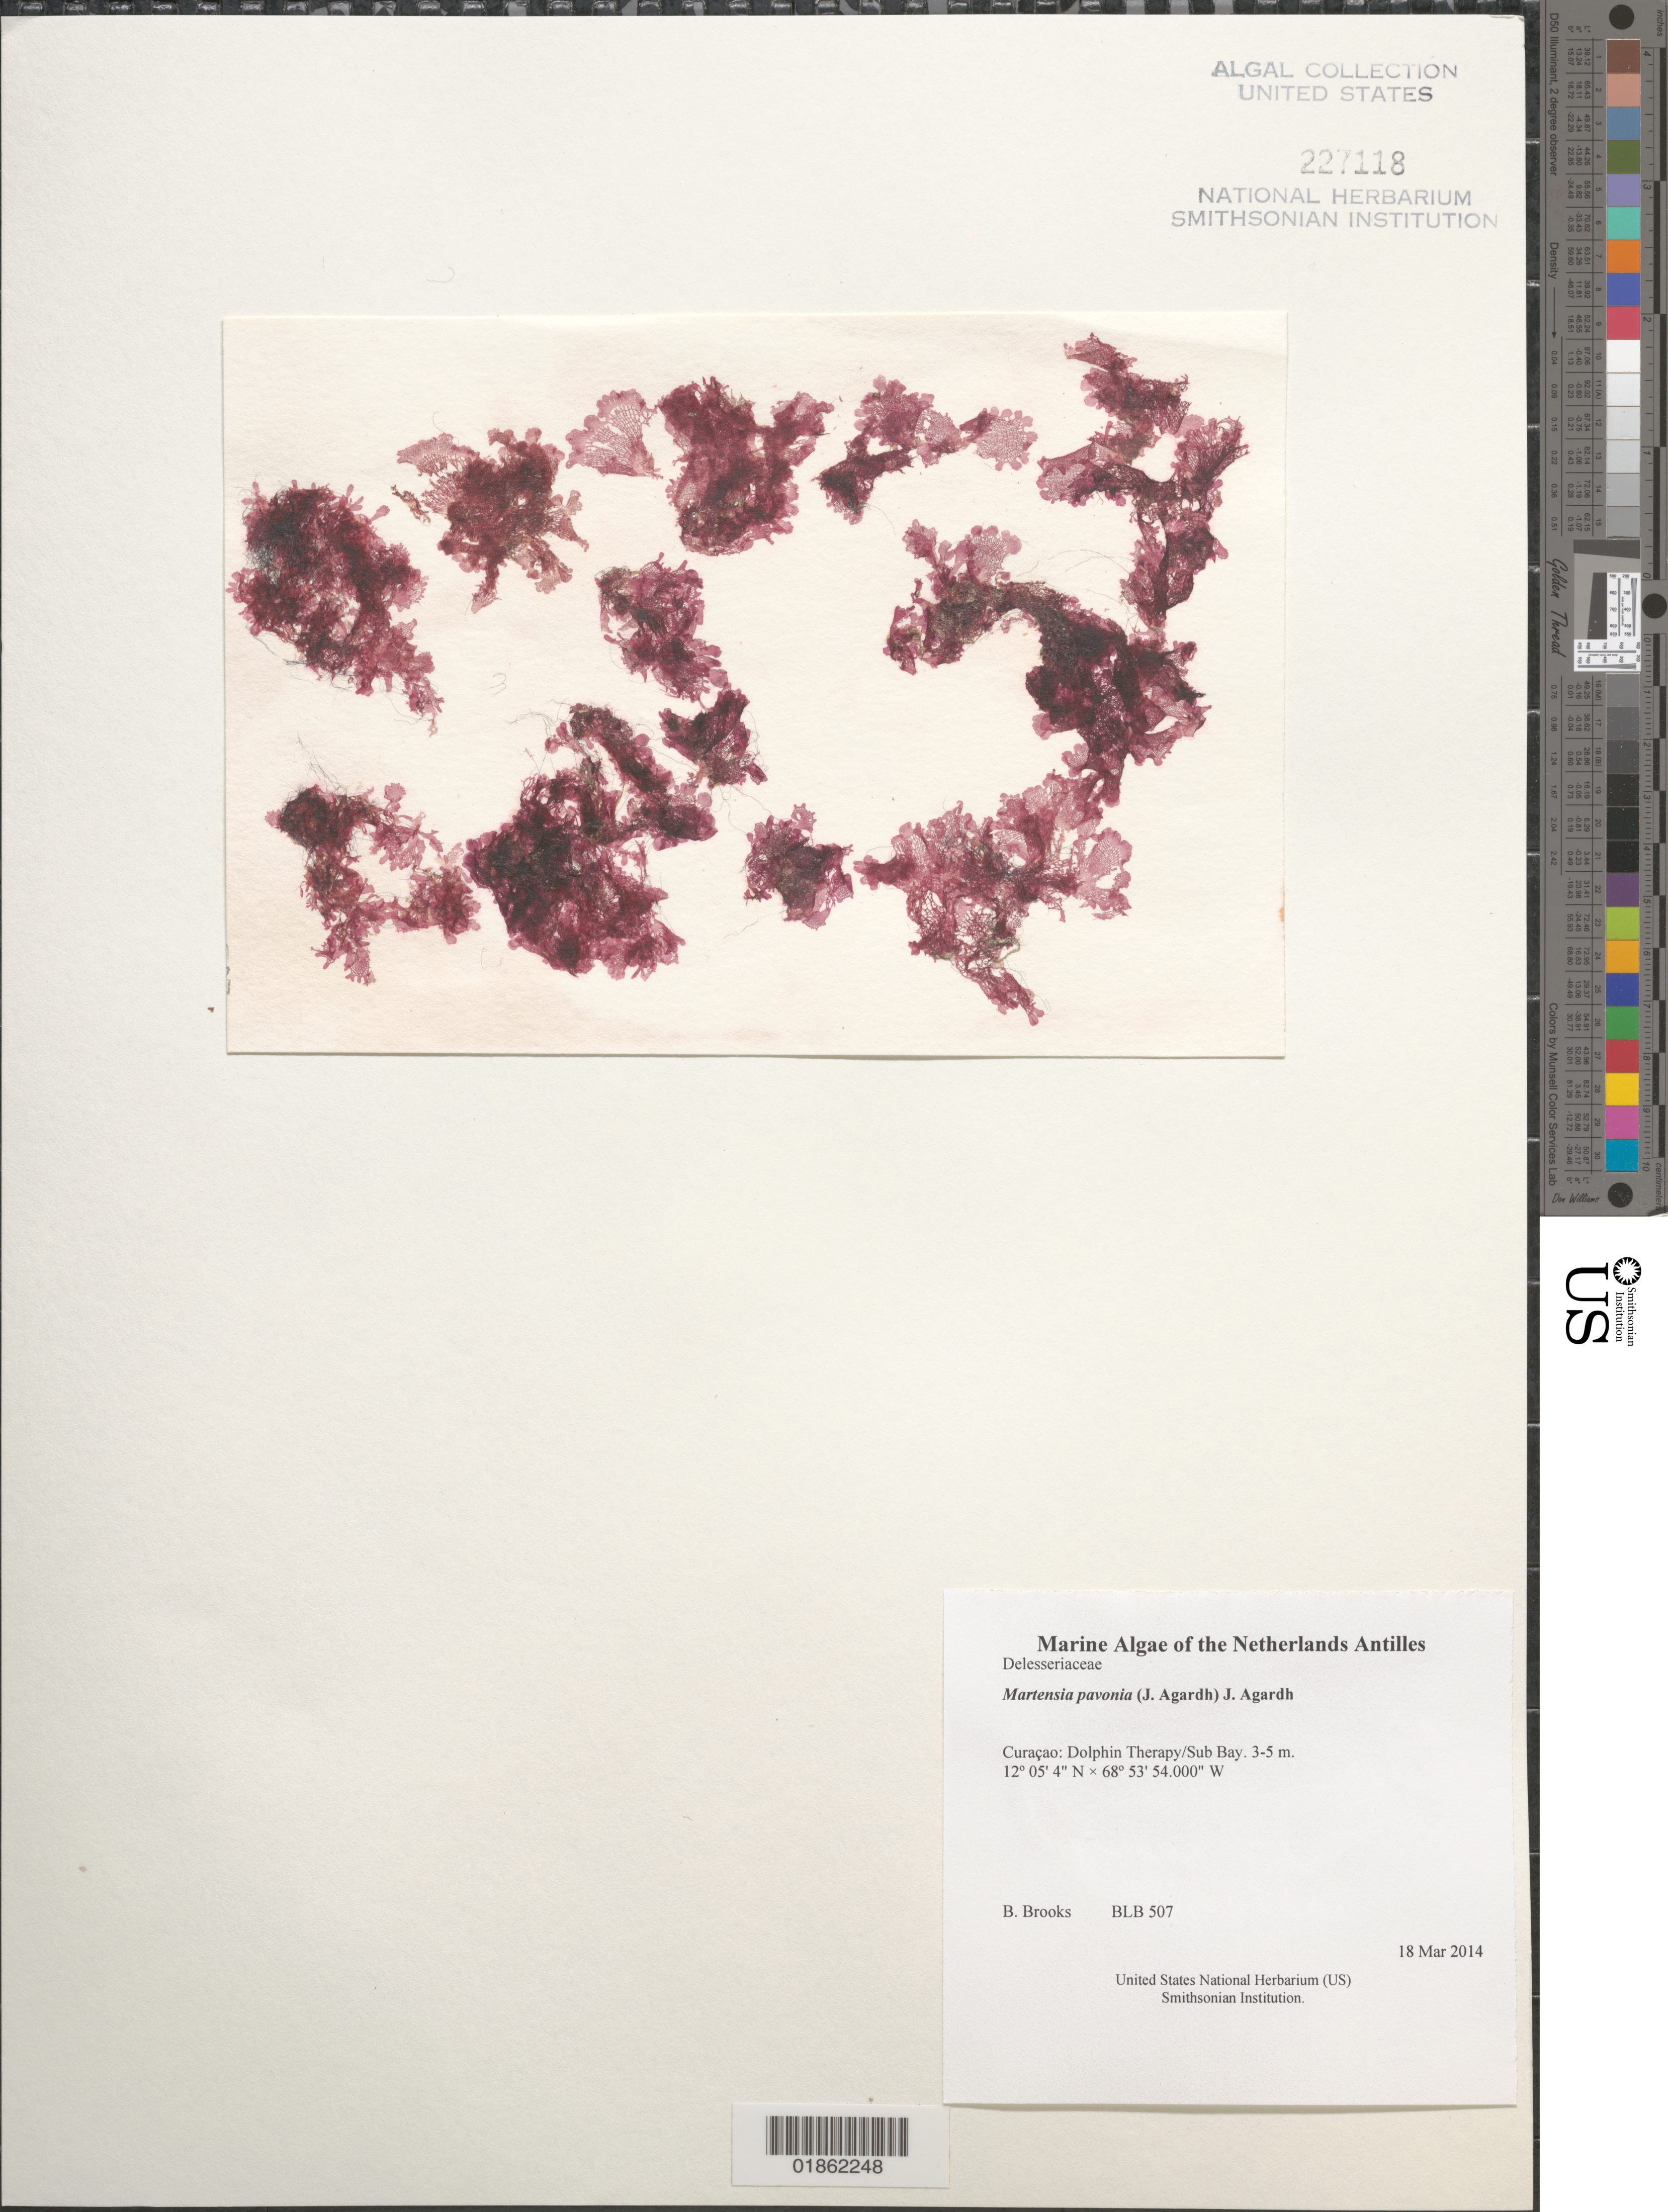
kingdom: Plantae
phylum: Rhodophyta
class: Florideophyceae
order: Ceramiales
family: Delesseriaceae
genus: Martensia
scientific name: Martensia pavonia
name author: (J. Agardh) J. Agardh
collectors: B. Brooks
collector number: BLB 507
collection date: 2014-03-18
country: Curaçao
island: Curaçao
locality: Dolphin Therapy/Sub Bay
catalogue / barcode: US 227118